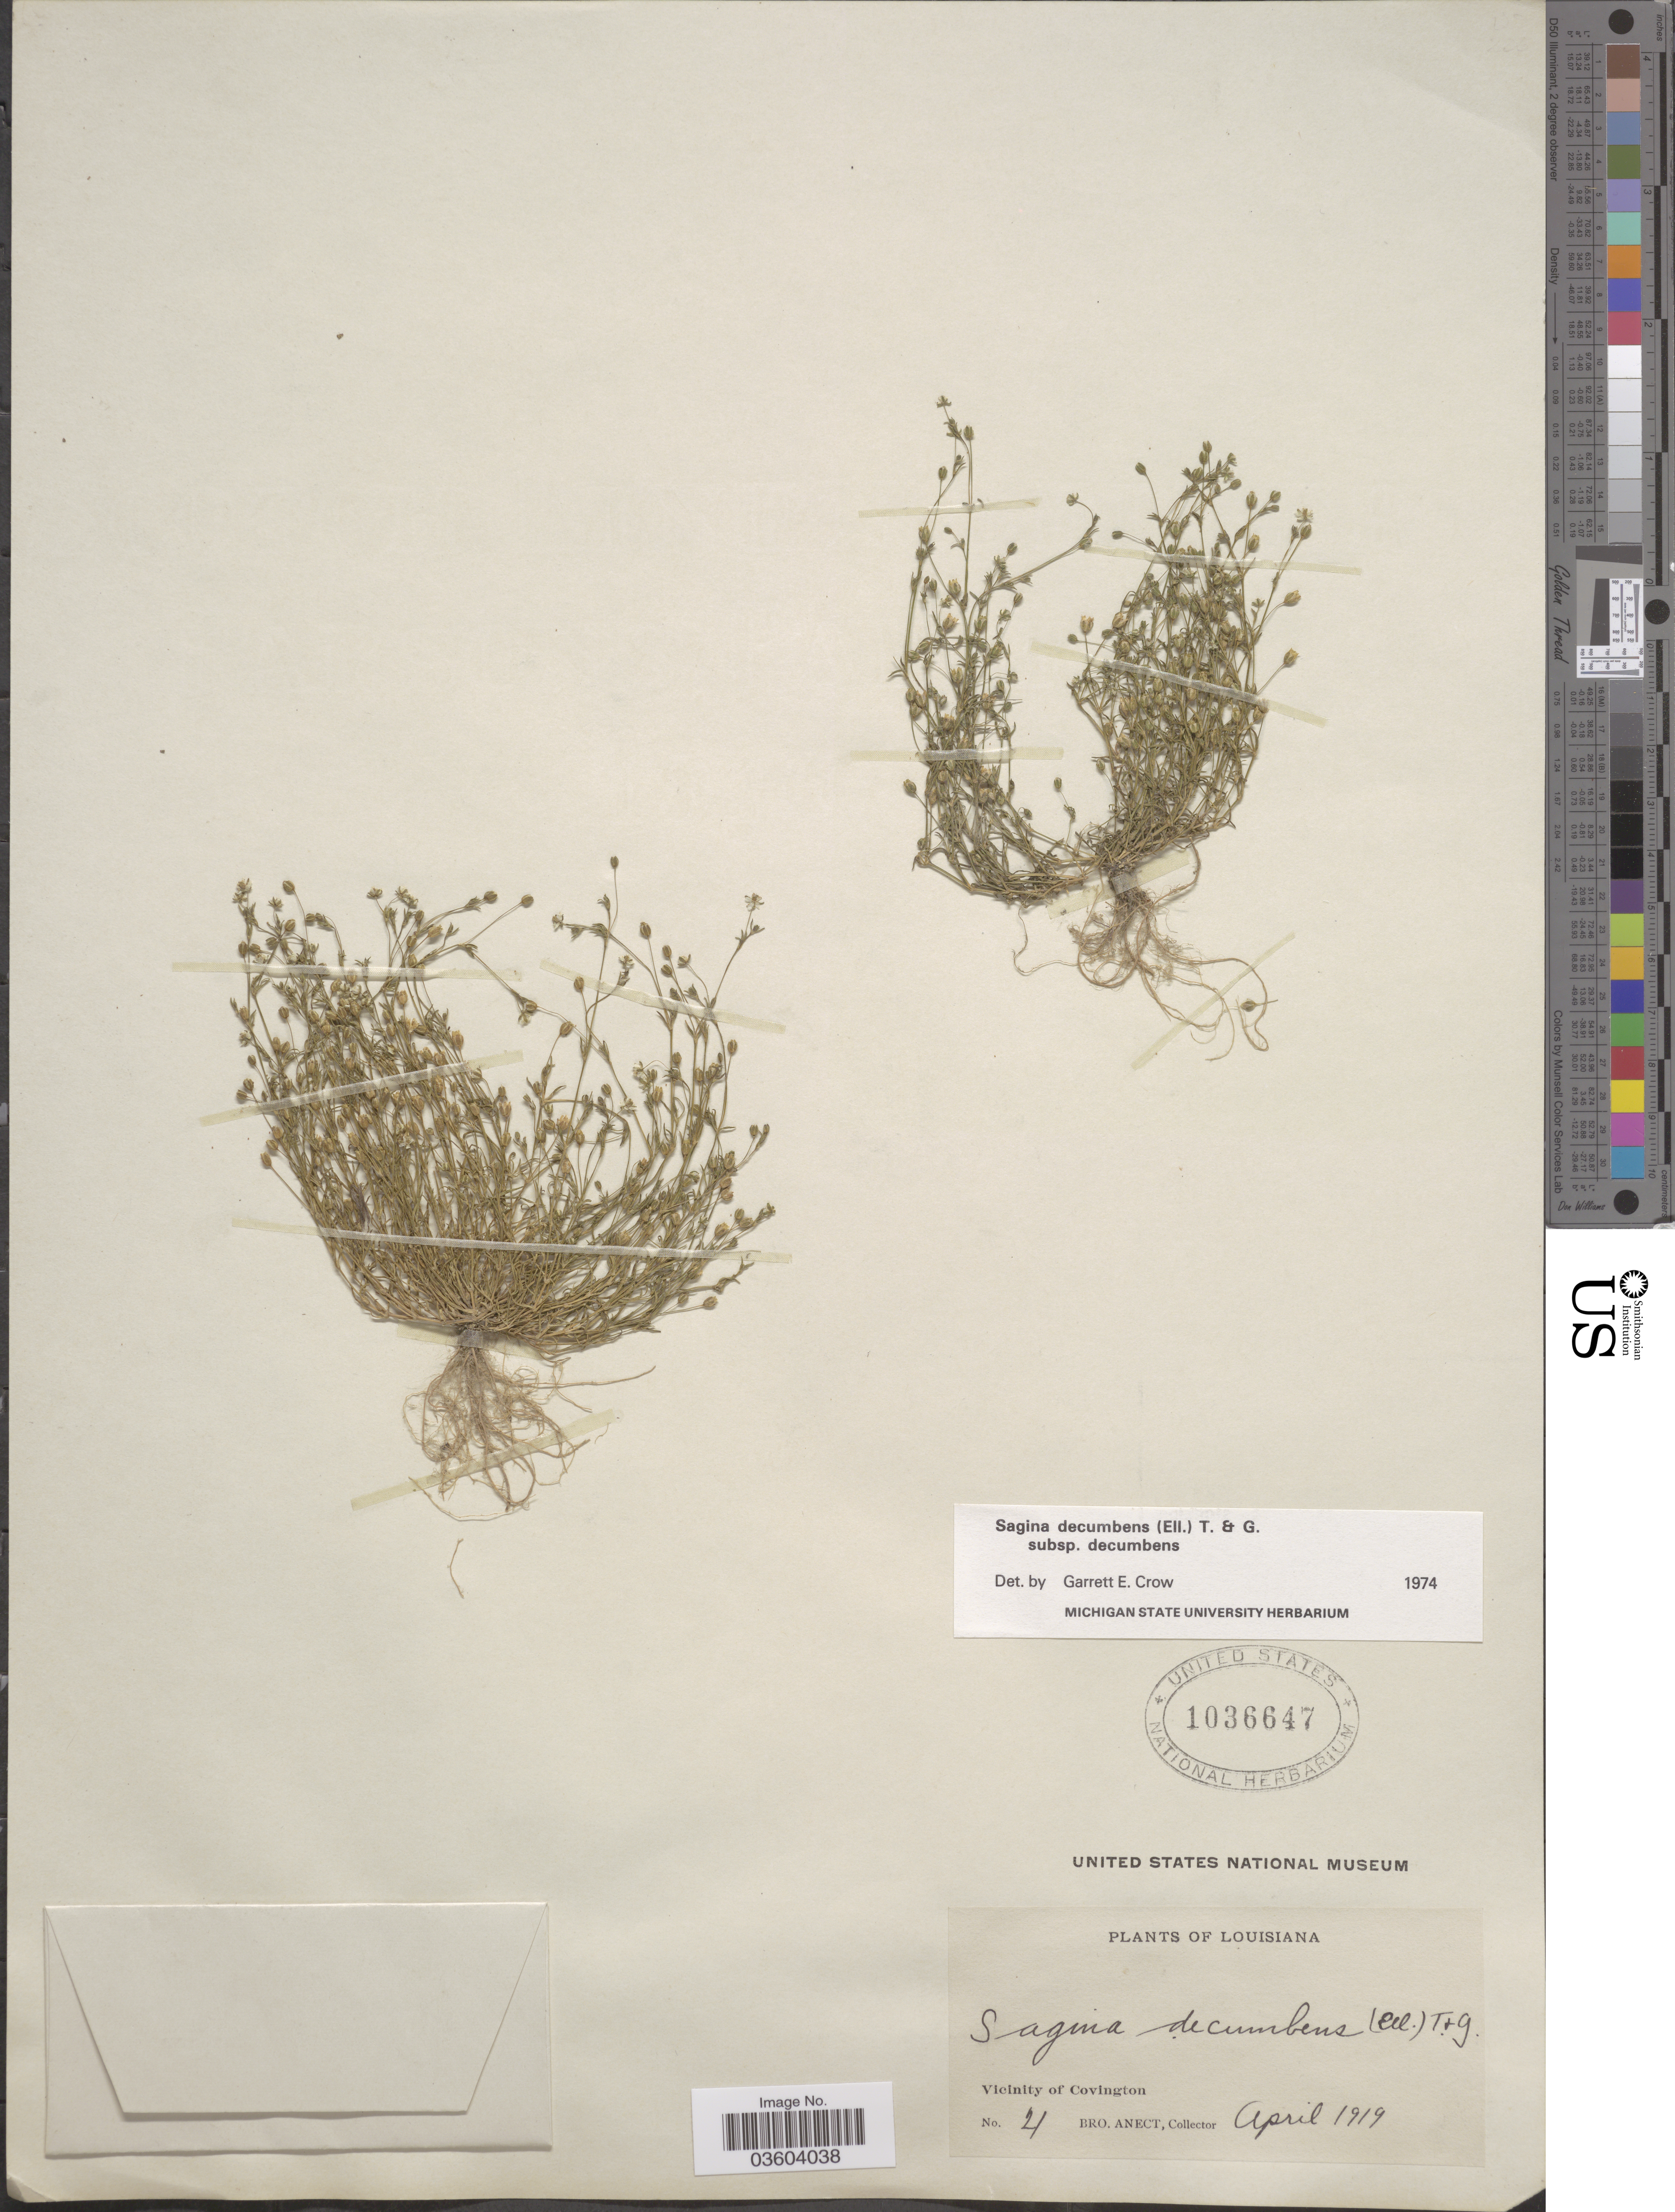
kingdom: Plantae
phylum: Tracheophyta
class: Magnoliopsida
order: Caryophyllales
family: Caryophyllaceae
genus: Sagina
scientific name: Sagina decumbens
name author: (Elliott) Torr. & A. Gray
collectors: B. Anect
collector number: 4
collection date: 1919-04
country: United States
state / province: Louisiana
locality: Vicinity of Covington.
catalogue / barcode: US 1036647